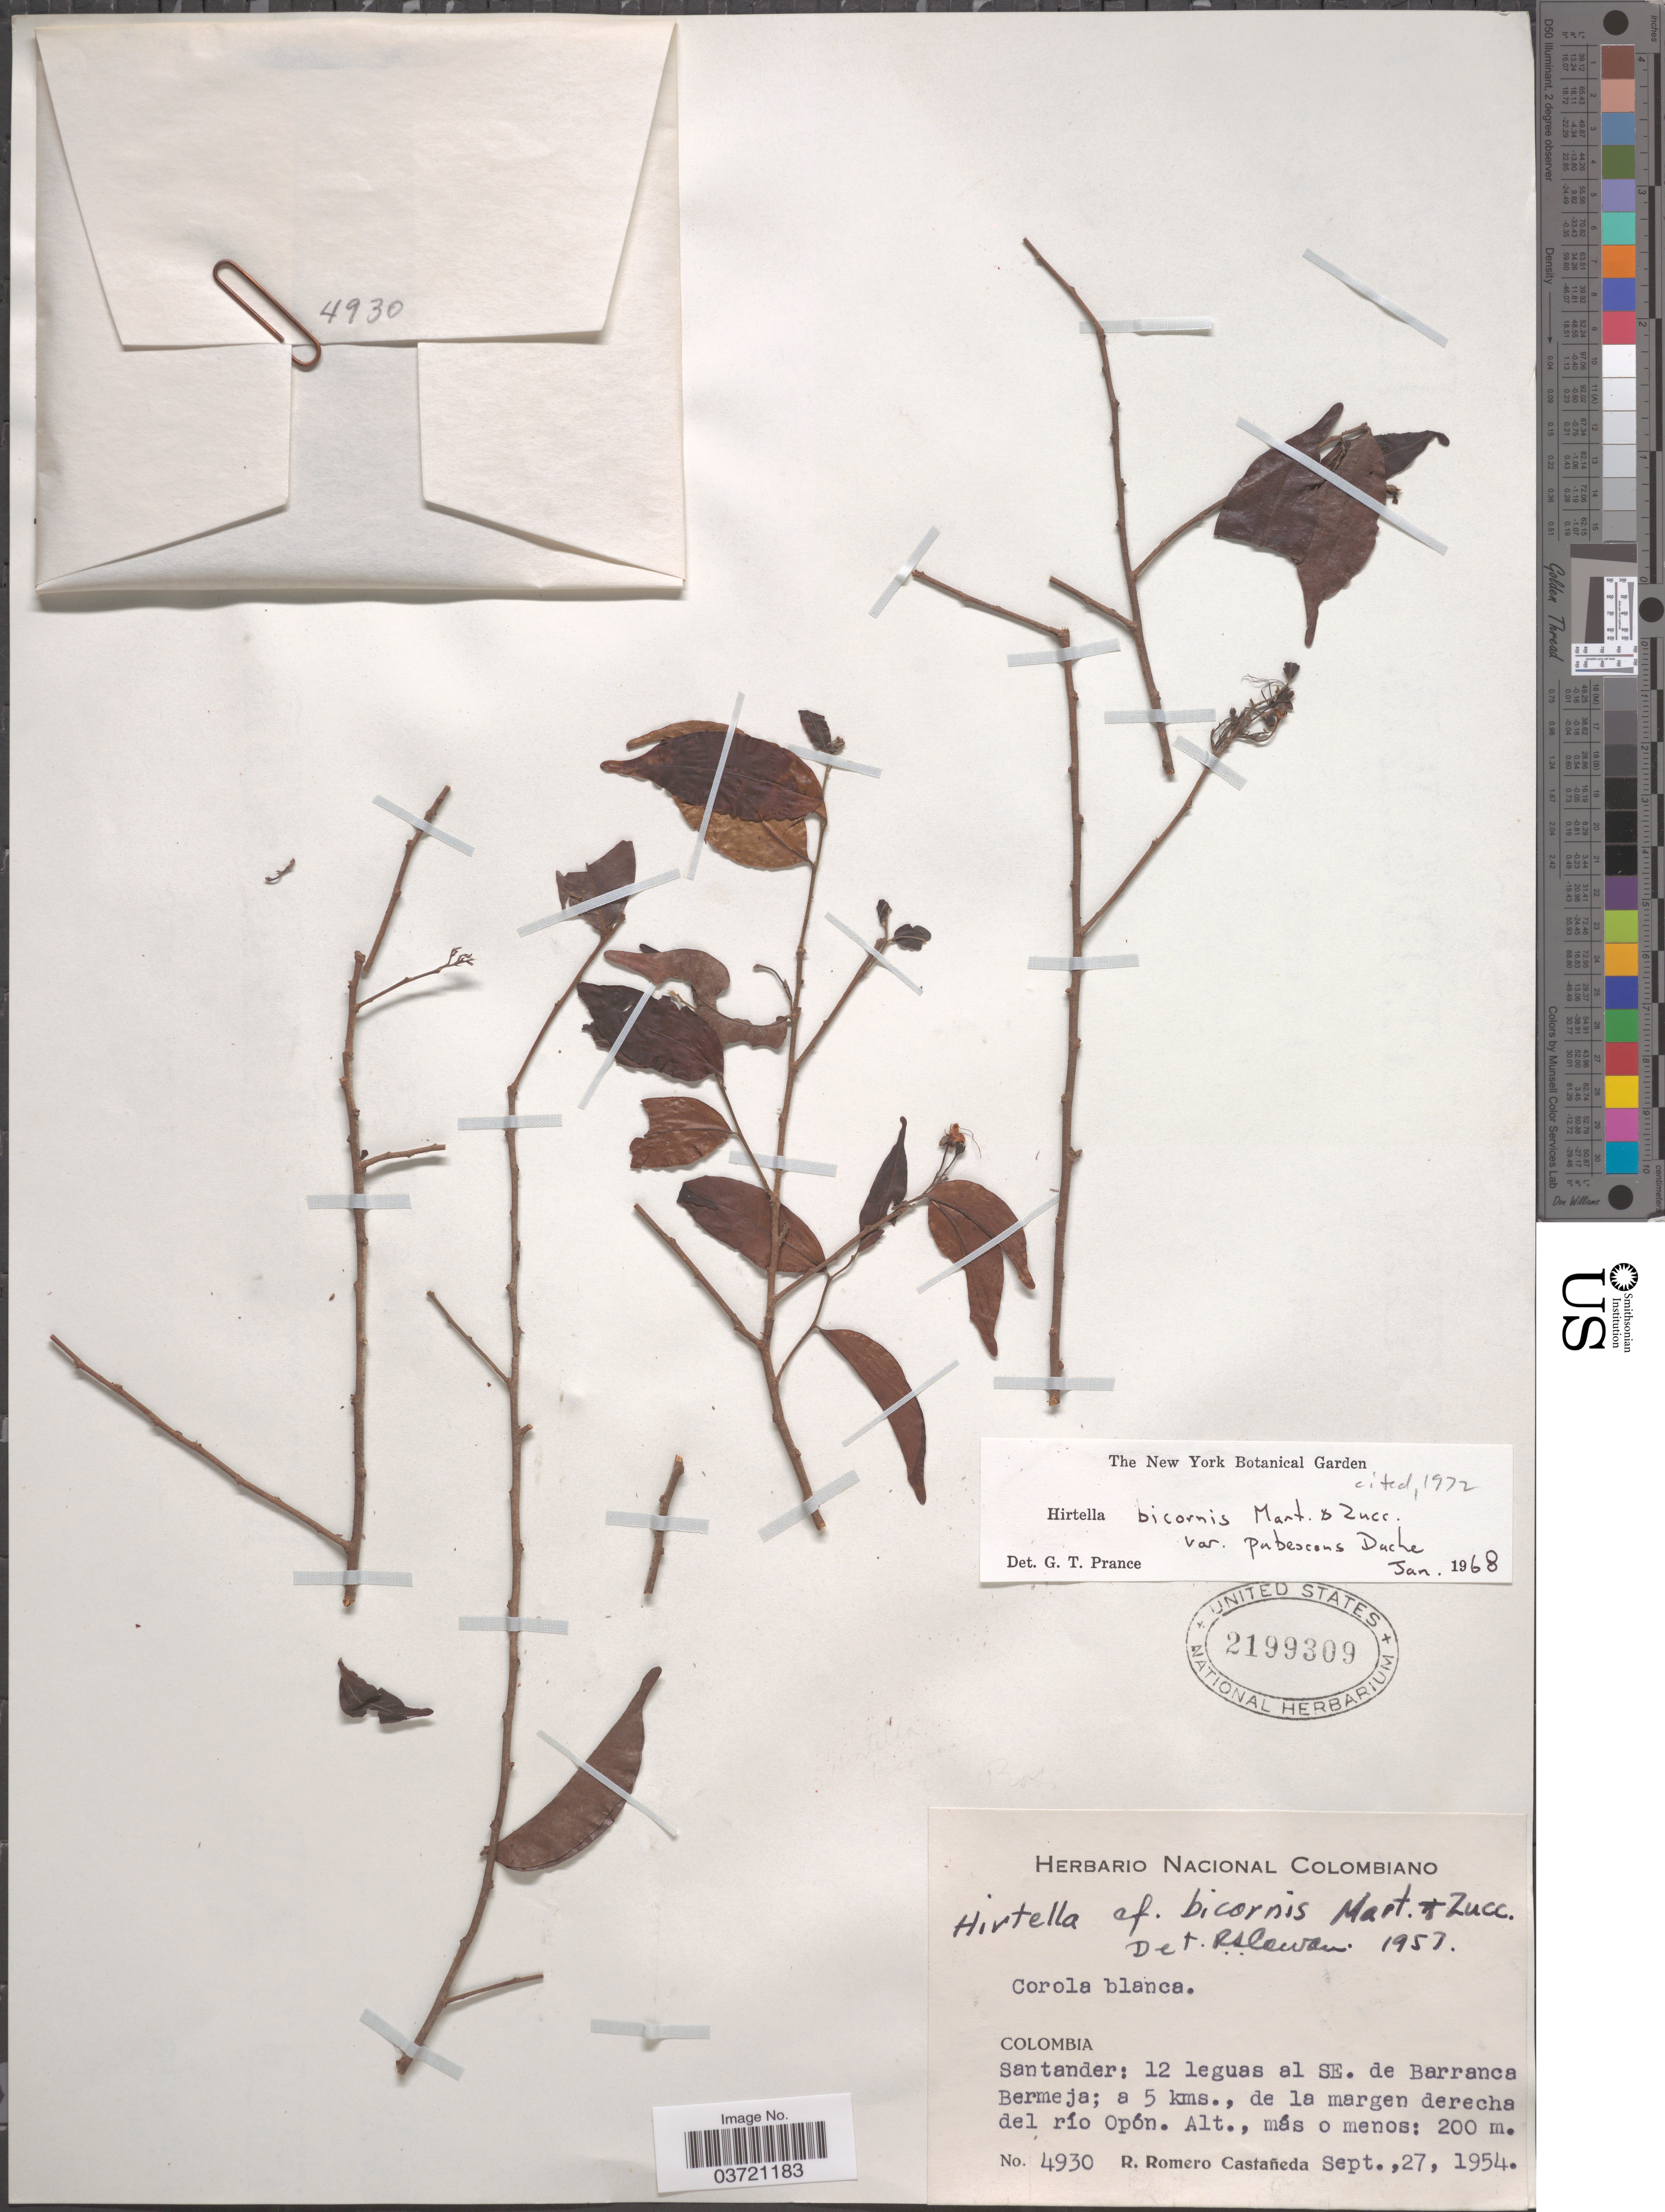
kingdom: Plantae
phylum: Tracheophyta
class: Magnoliopsida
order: Malpighiales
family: Chrysobalanaceae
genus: Hirtella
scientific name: Hirtella bicornis var. pubescens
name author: Ducke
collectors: R. Romero Castañeda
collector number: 4930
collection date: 1954-09-27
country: Colombia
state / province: Santander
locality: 12 leguas al SE. de Barranca Bermeja; a 5 kms., de la margen derecha del río Opón.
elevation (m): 200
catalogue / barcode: US 2199309